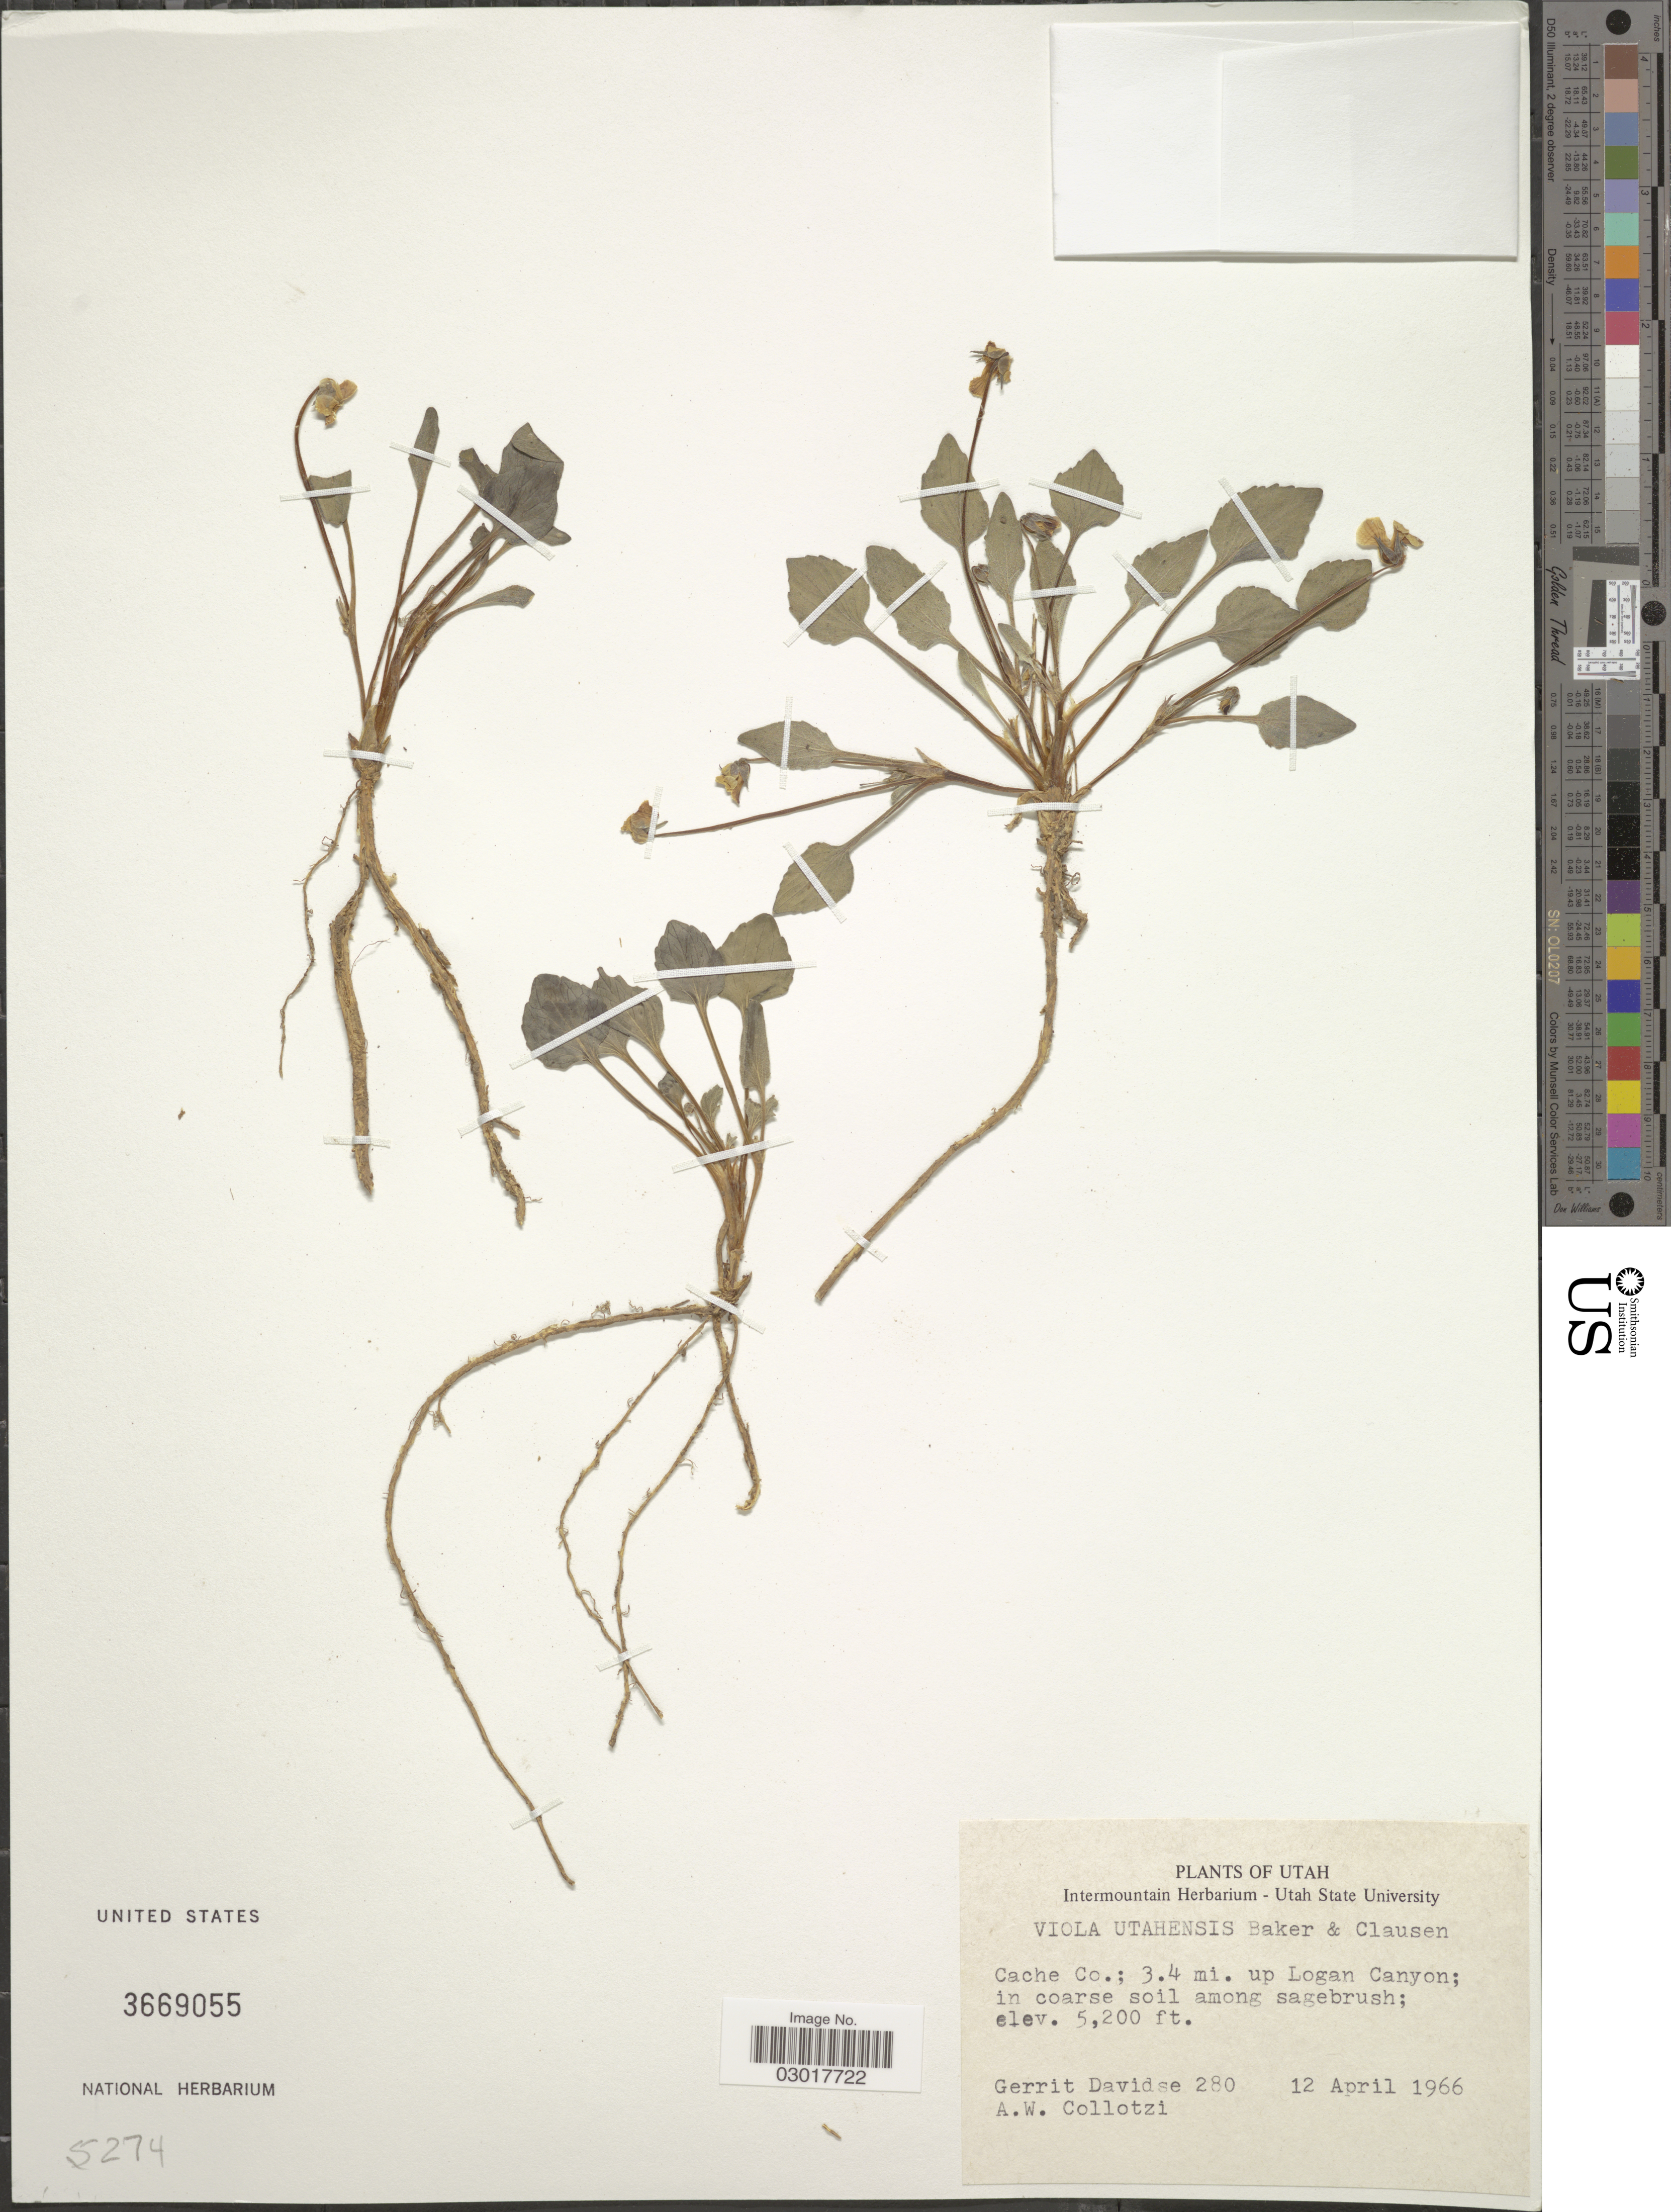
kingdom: Plantae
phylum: Tracheophyta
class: Magnoliopsida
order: Malpighiales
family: Violaceae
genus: Viola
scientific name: Viola utahensis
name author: M.S. Baker & J.C. Clausen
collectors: G. Davidse & A. W. Collotzi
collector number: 280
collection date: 1966-04-12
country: United States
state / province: Utah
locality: Cache Co.; 3.4 mi. up Logan Canyon.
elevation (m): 1585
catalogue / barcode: US 3669055